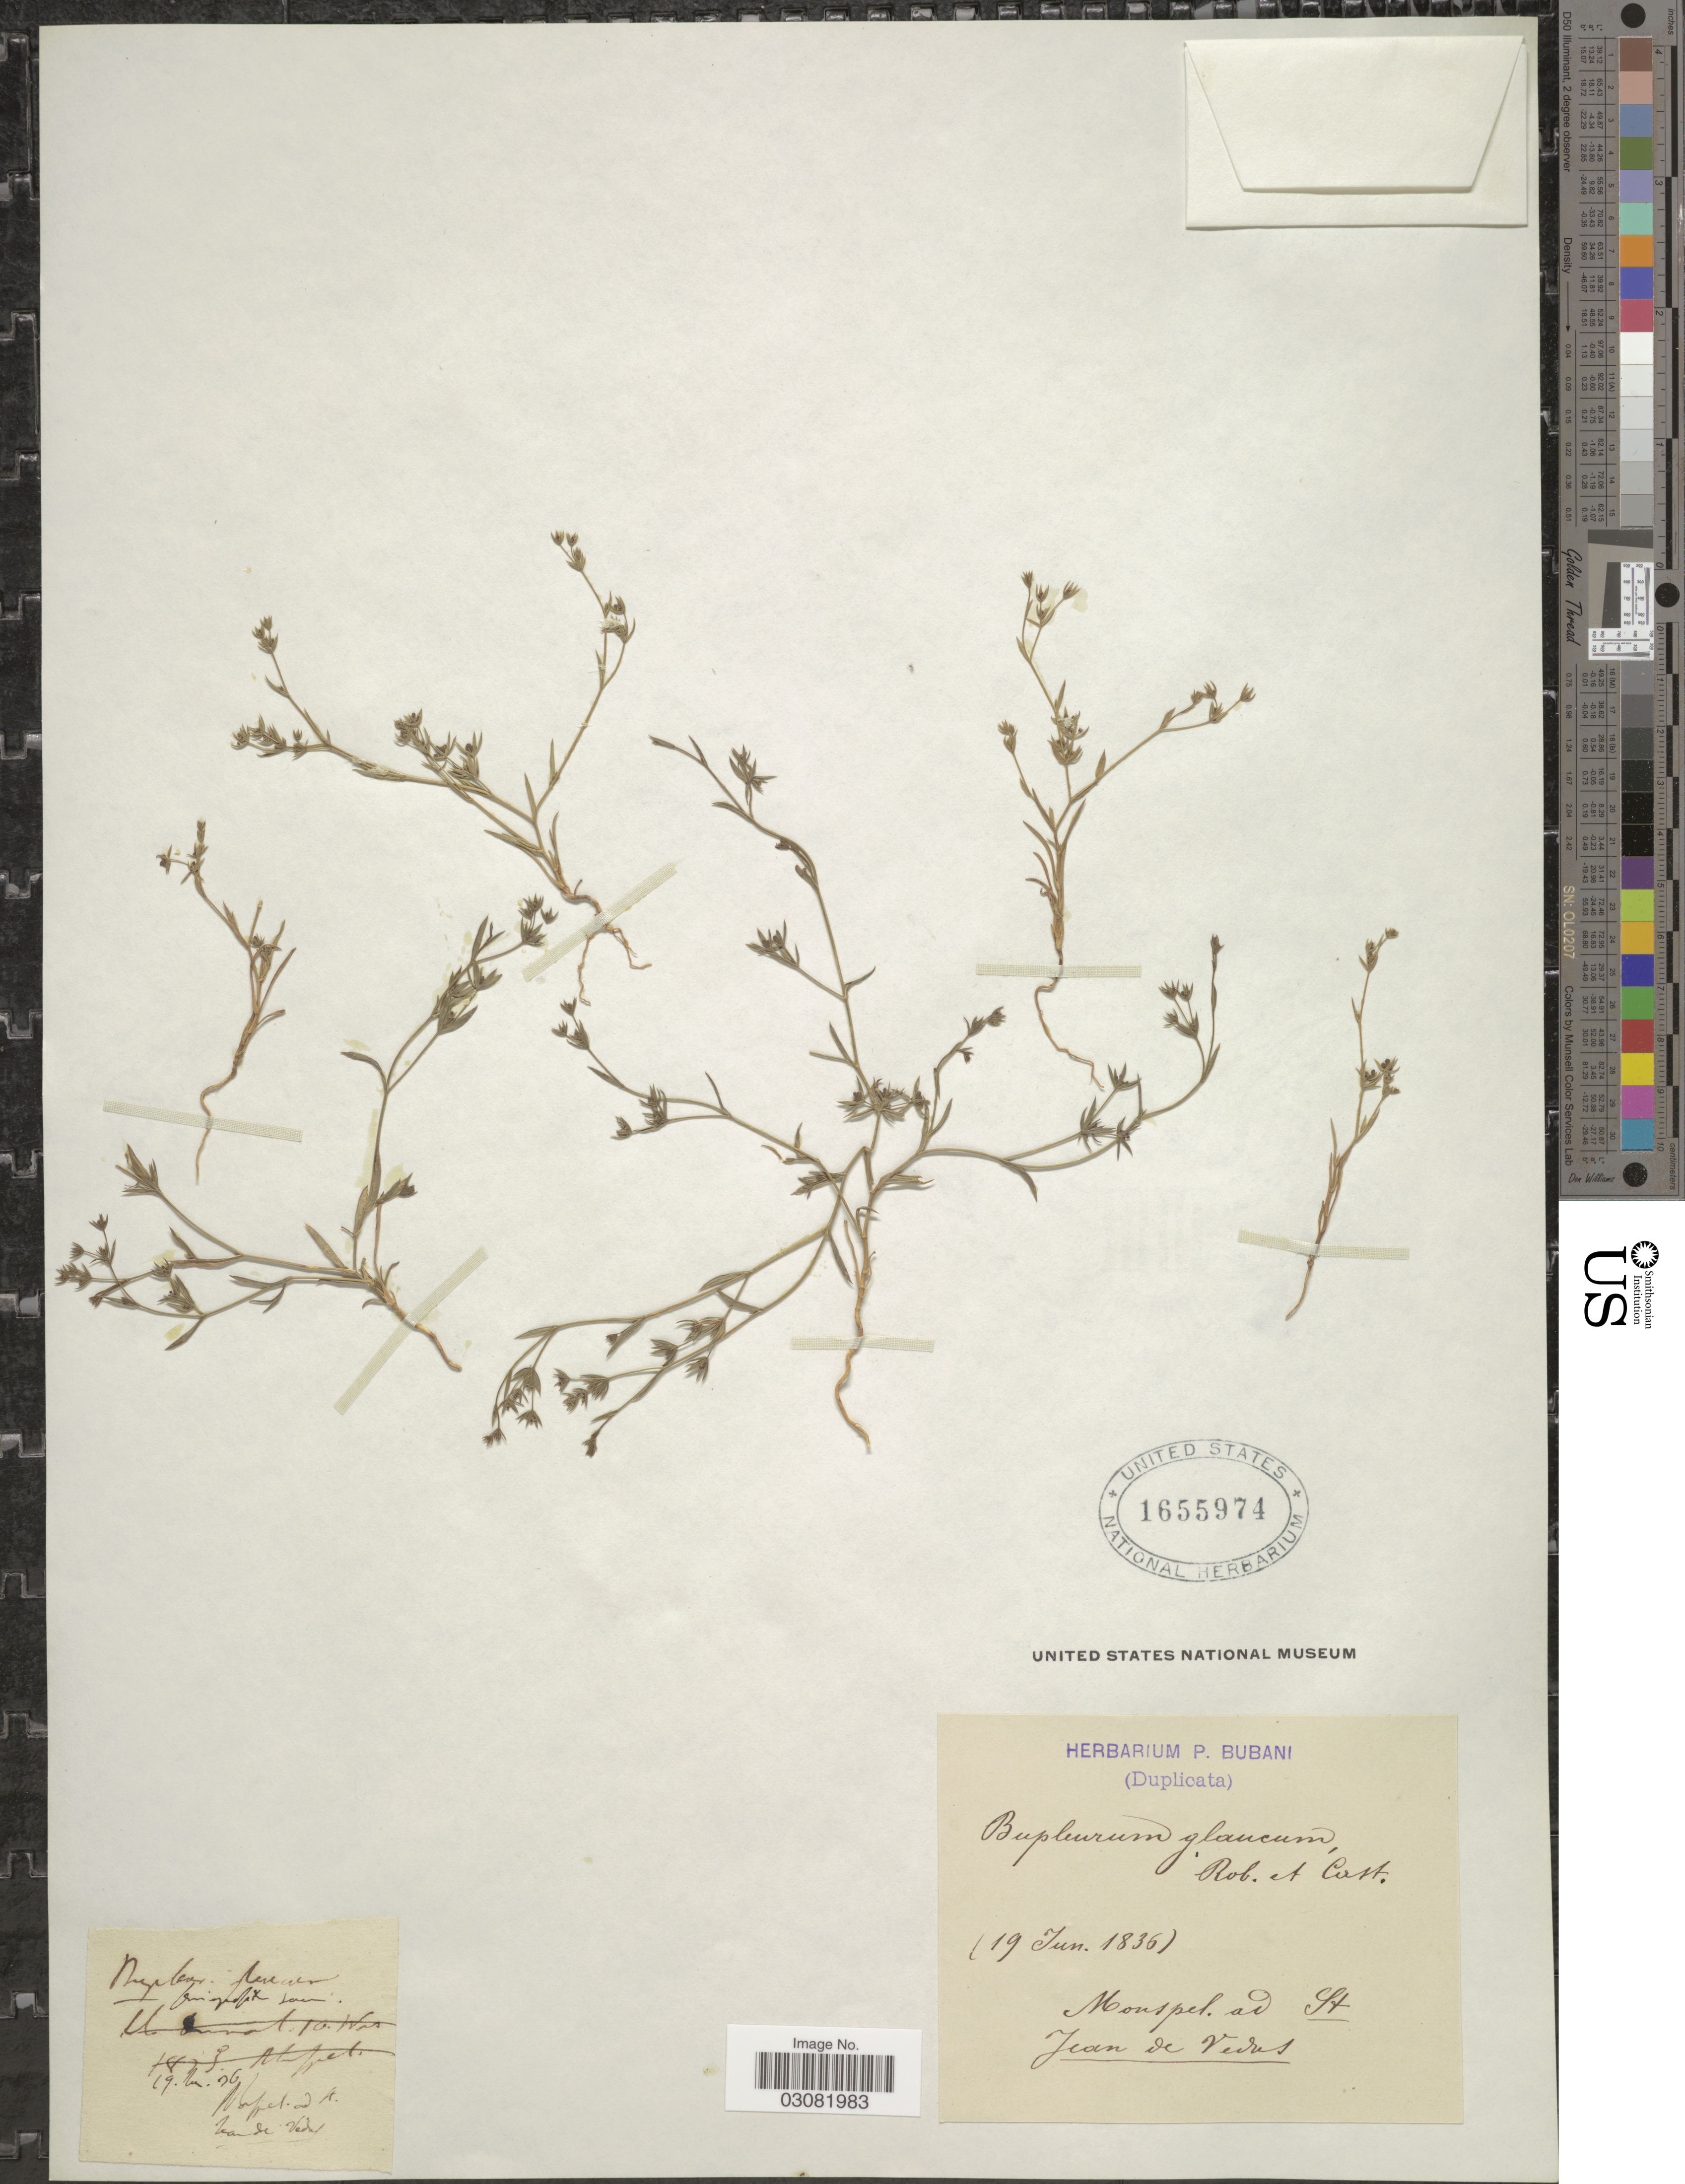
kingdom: Plantae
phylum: Tracheophyta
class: Magnoliopsida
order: Apiales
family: Apiaceae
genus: Bupleurum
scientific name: Bupleurum semicompositum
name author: L.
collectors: ex herb. P. Bubani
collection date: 1836-06-19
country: France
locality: Monspel. ad St Jean de Vedas.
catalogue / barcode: US 1655974